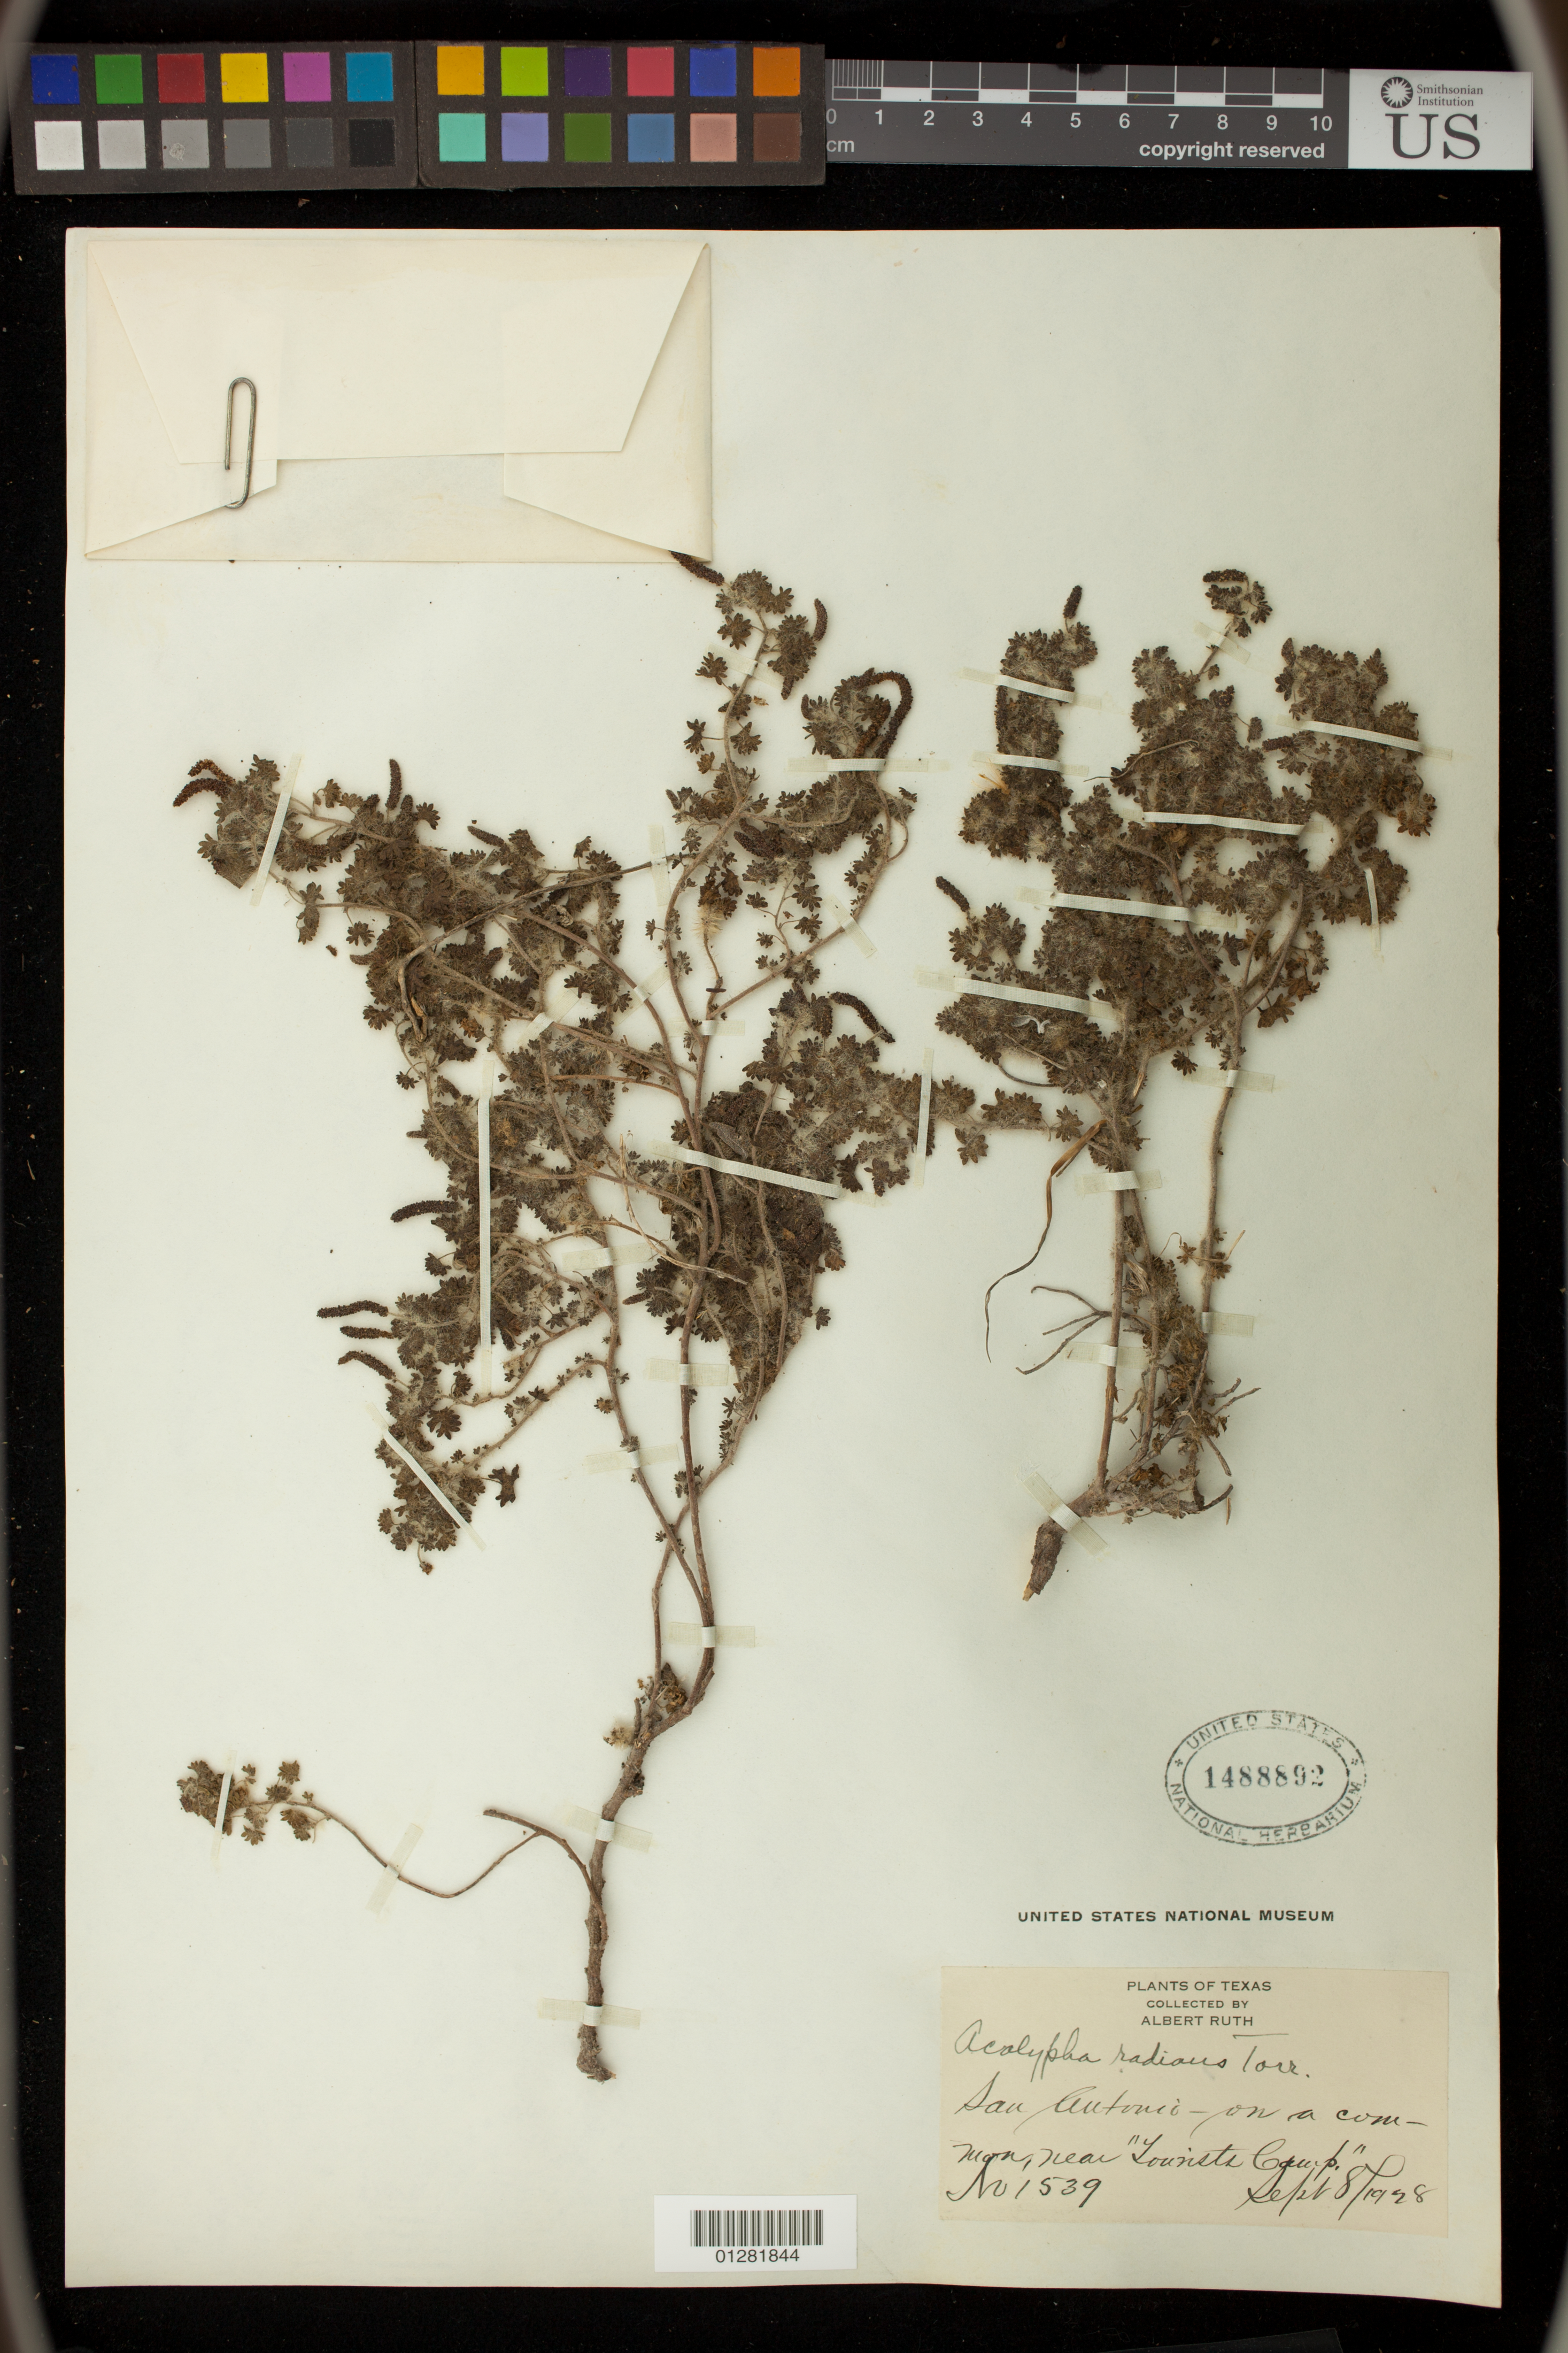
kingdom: Plantae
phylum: Tracheophyta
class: Magnoliopsida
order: Malpighiales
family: Euphorbiaceae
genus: Acalypha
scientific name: Acalypha radians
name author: Torr.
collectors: A. Ruth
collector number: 1539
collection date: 1928-09-08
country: United States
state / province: Texas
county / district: Bexar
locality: San Antonio, near "Lonists"[sp?] Camp"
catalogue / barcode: US 1488892